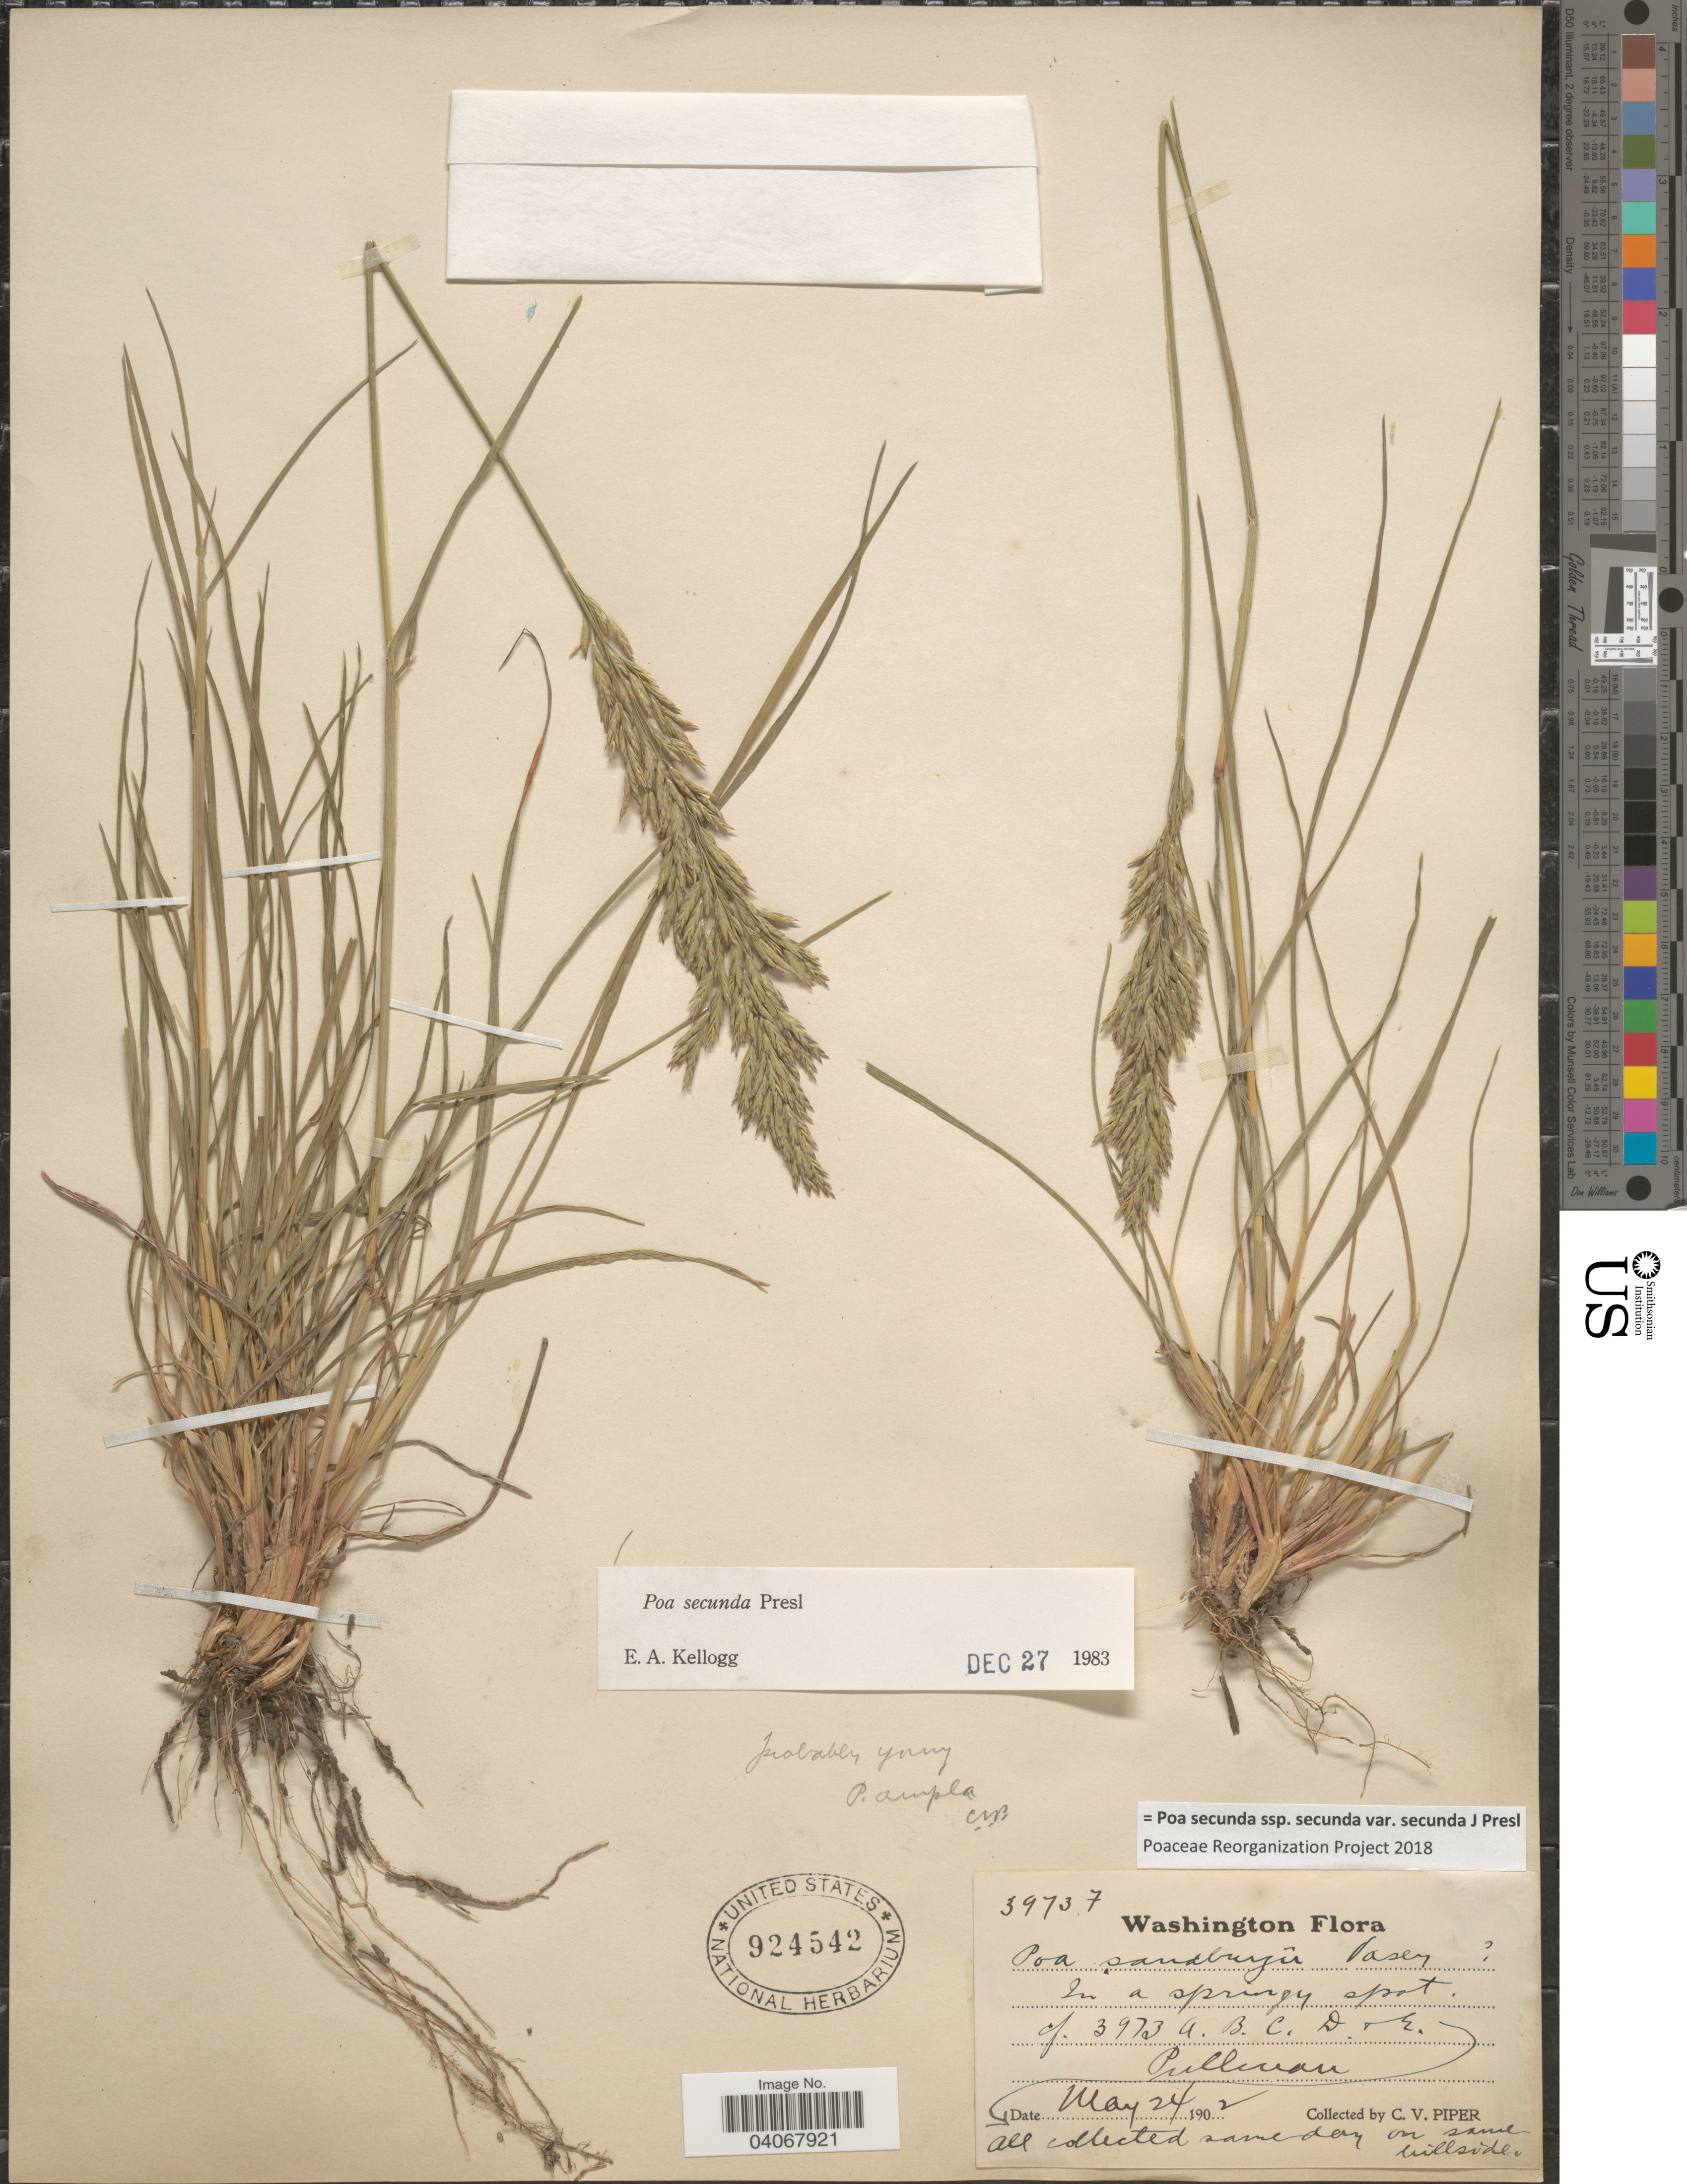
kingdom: Plantae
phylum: Tracheophyta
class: Liliopsida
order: Poales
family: Poaceae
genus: Poa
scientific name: Poa secunda subsp. secunda var. secunda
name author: J. Presl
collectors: C. V. Piper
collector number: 39737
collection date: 1902-05-24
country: United States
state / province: Washington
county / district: Whitman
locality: In a springy spot. Pullman.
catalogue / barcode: US 924542